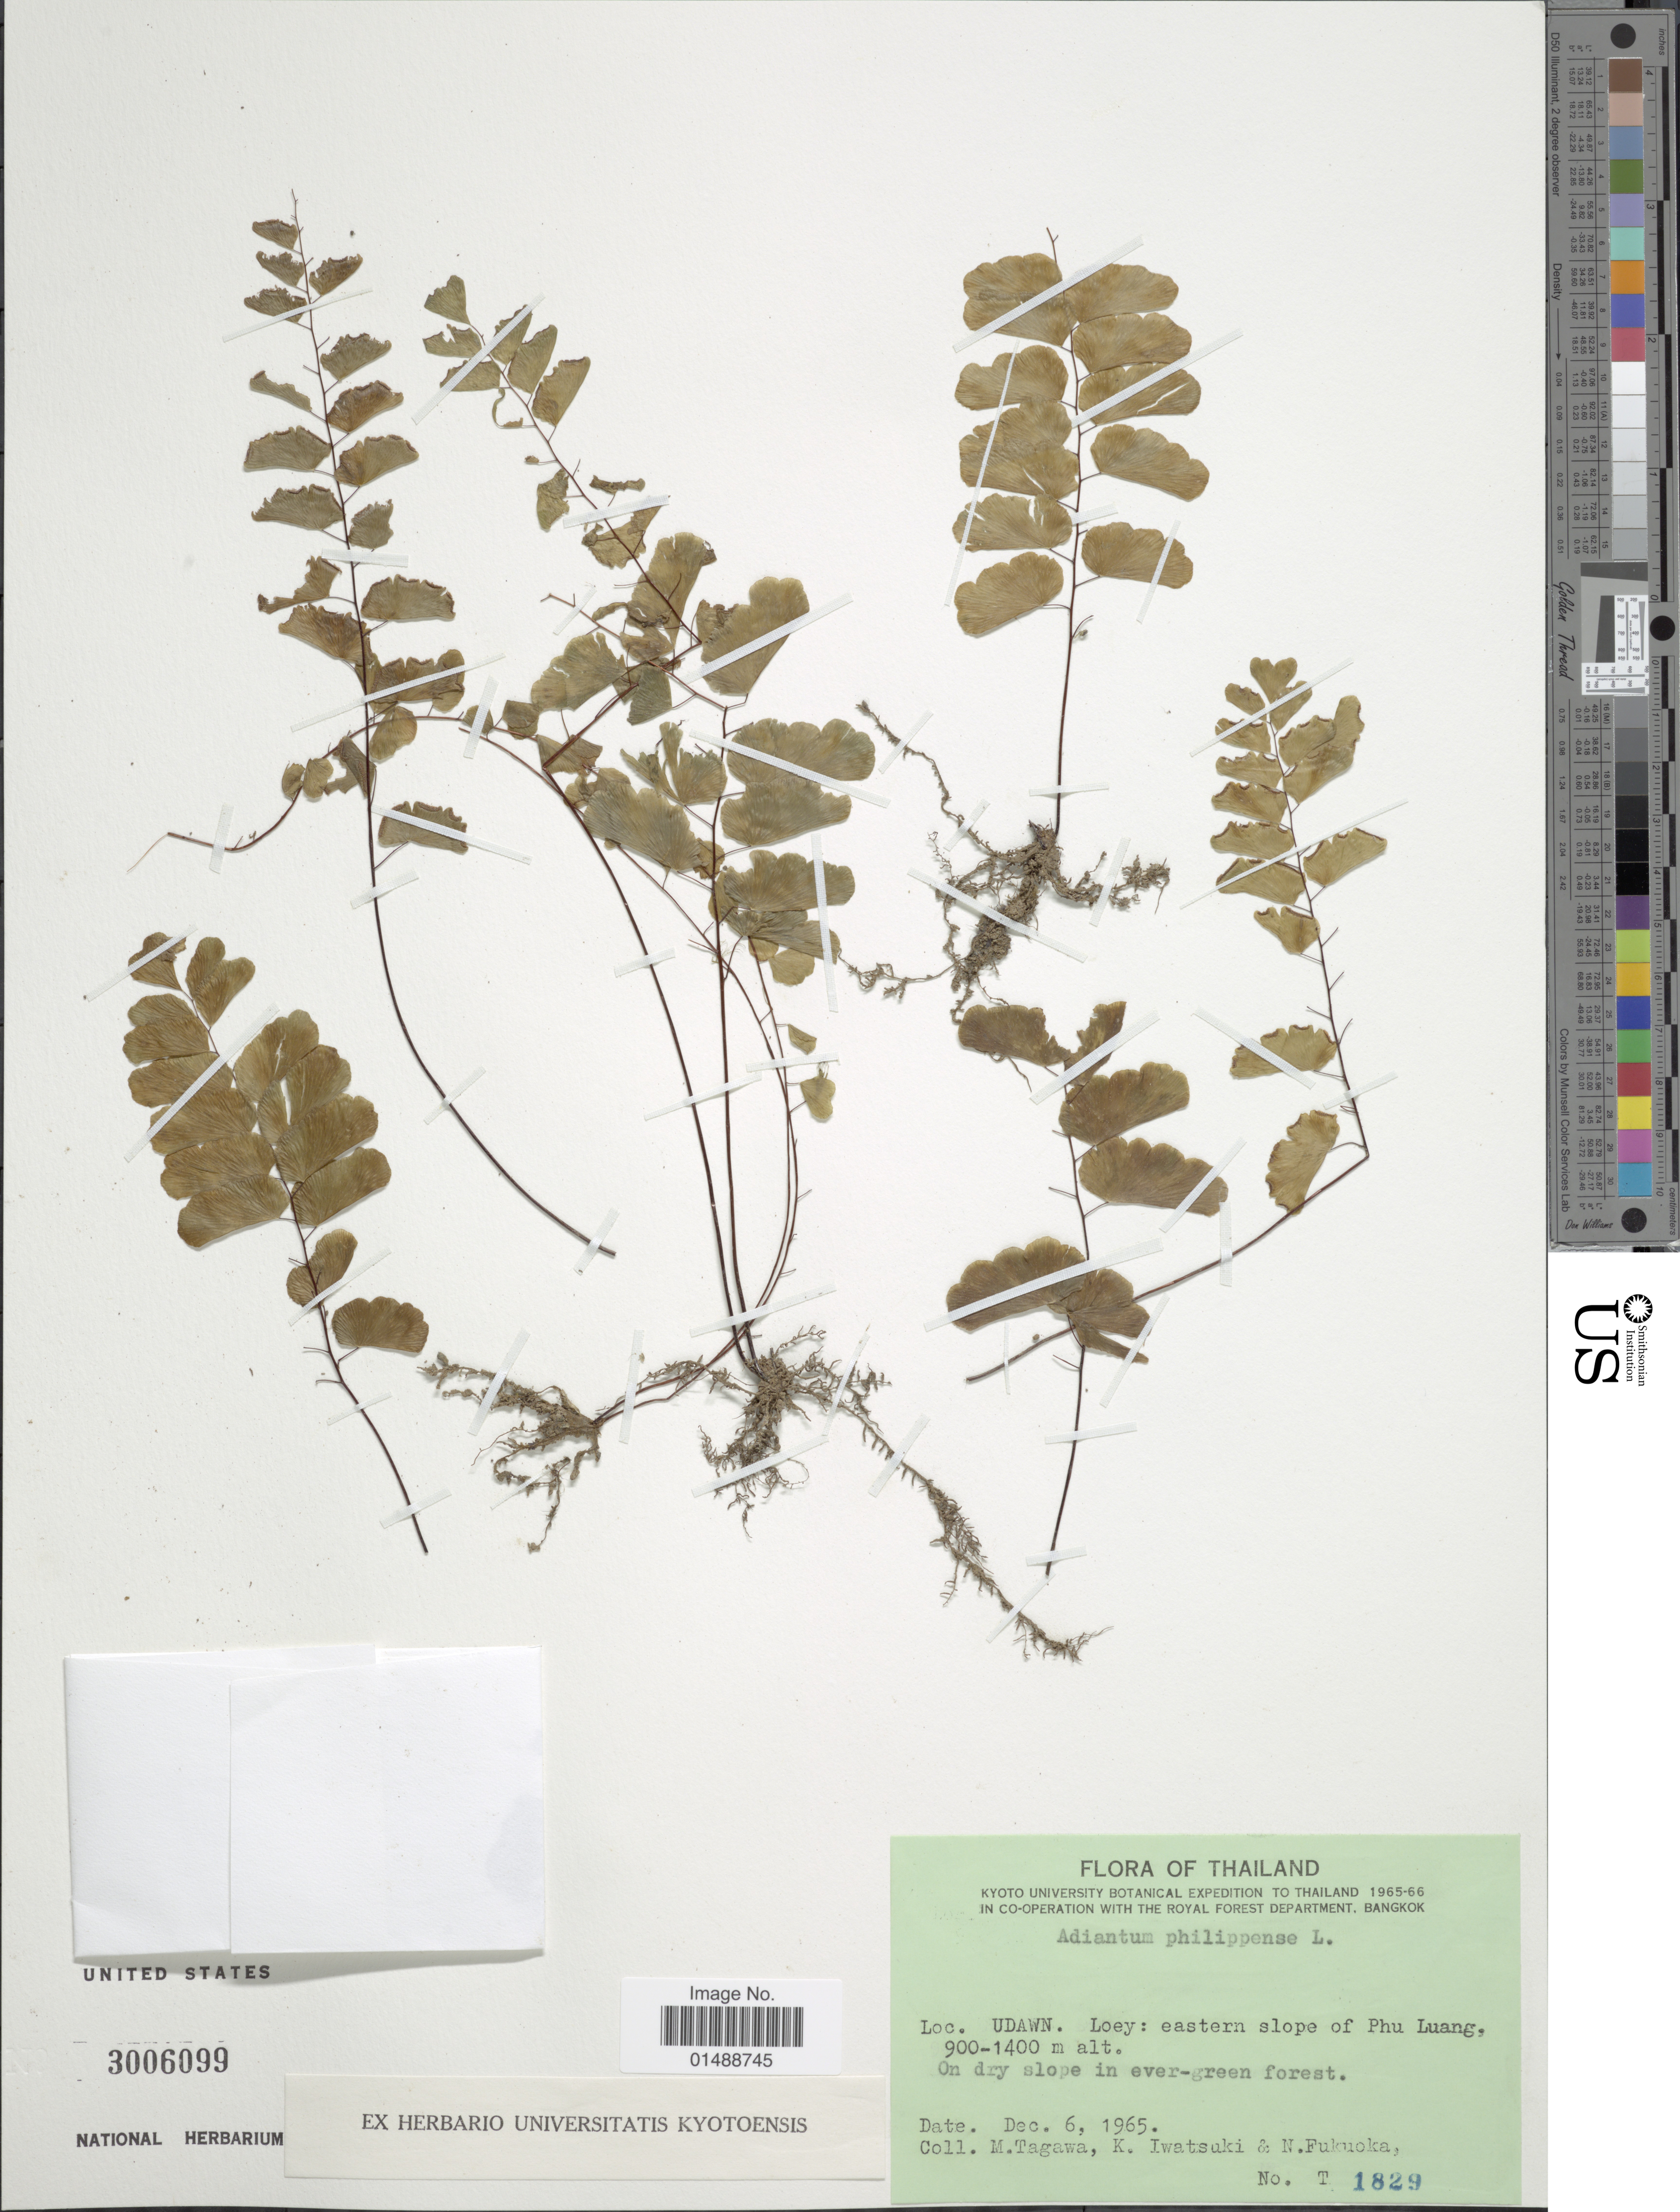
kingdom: Plantae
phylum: Tracheophyta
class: Polypodiopsida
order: Polypodiales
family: Pteridaceae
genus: Adiantum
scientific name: Adiantum philippense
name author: L.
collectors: M. Tagawa, K. Iwatsuki & N. Fukuoka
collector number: T1829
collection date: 1965-12-06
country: Thailand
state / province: Loei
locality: Thailand, Udawn, Loey: eastern slope of Phu Luang.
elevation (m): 900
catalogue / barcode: US 3003099